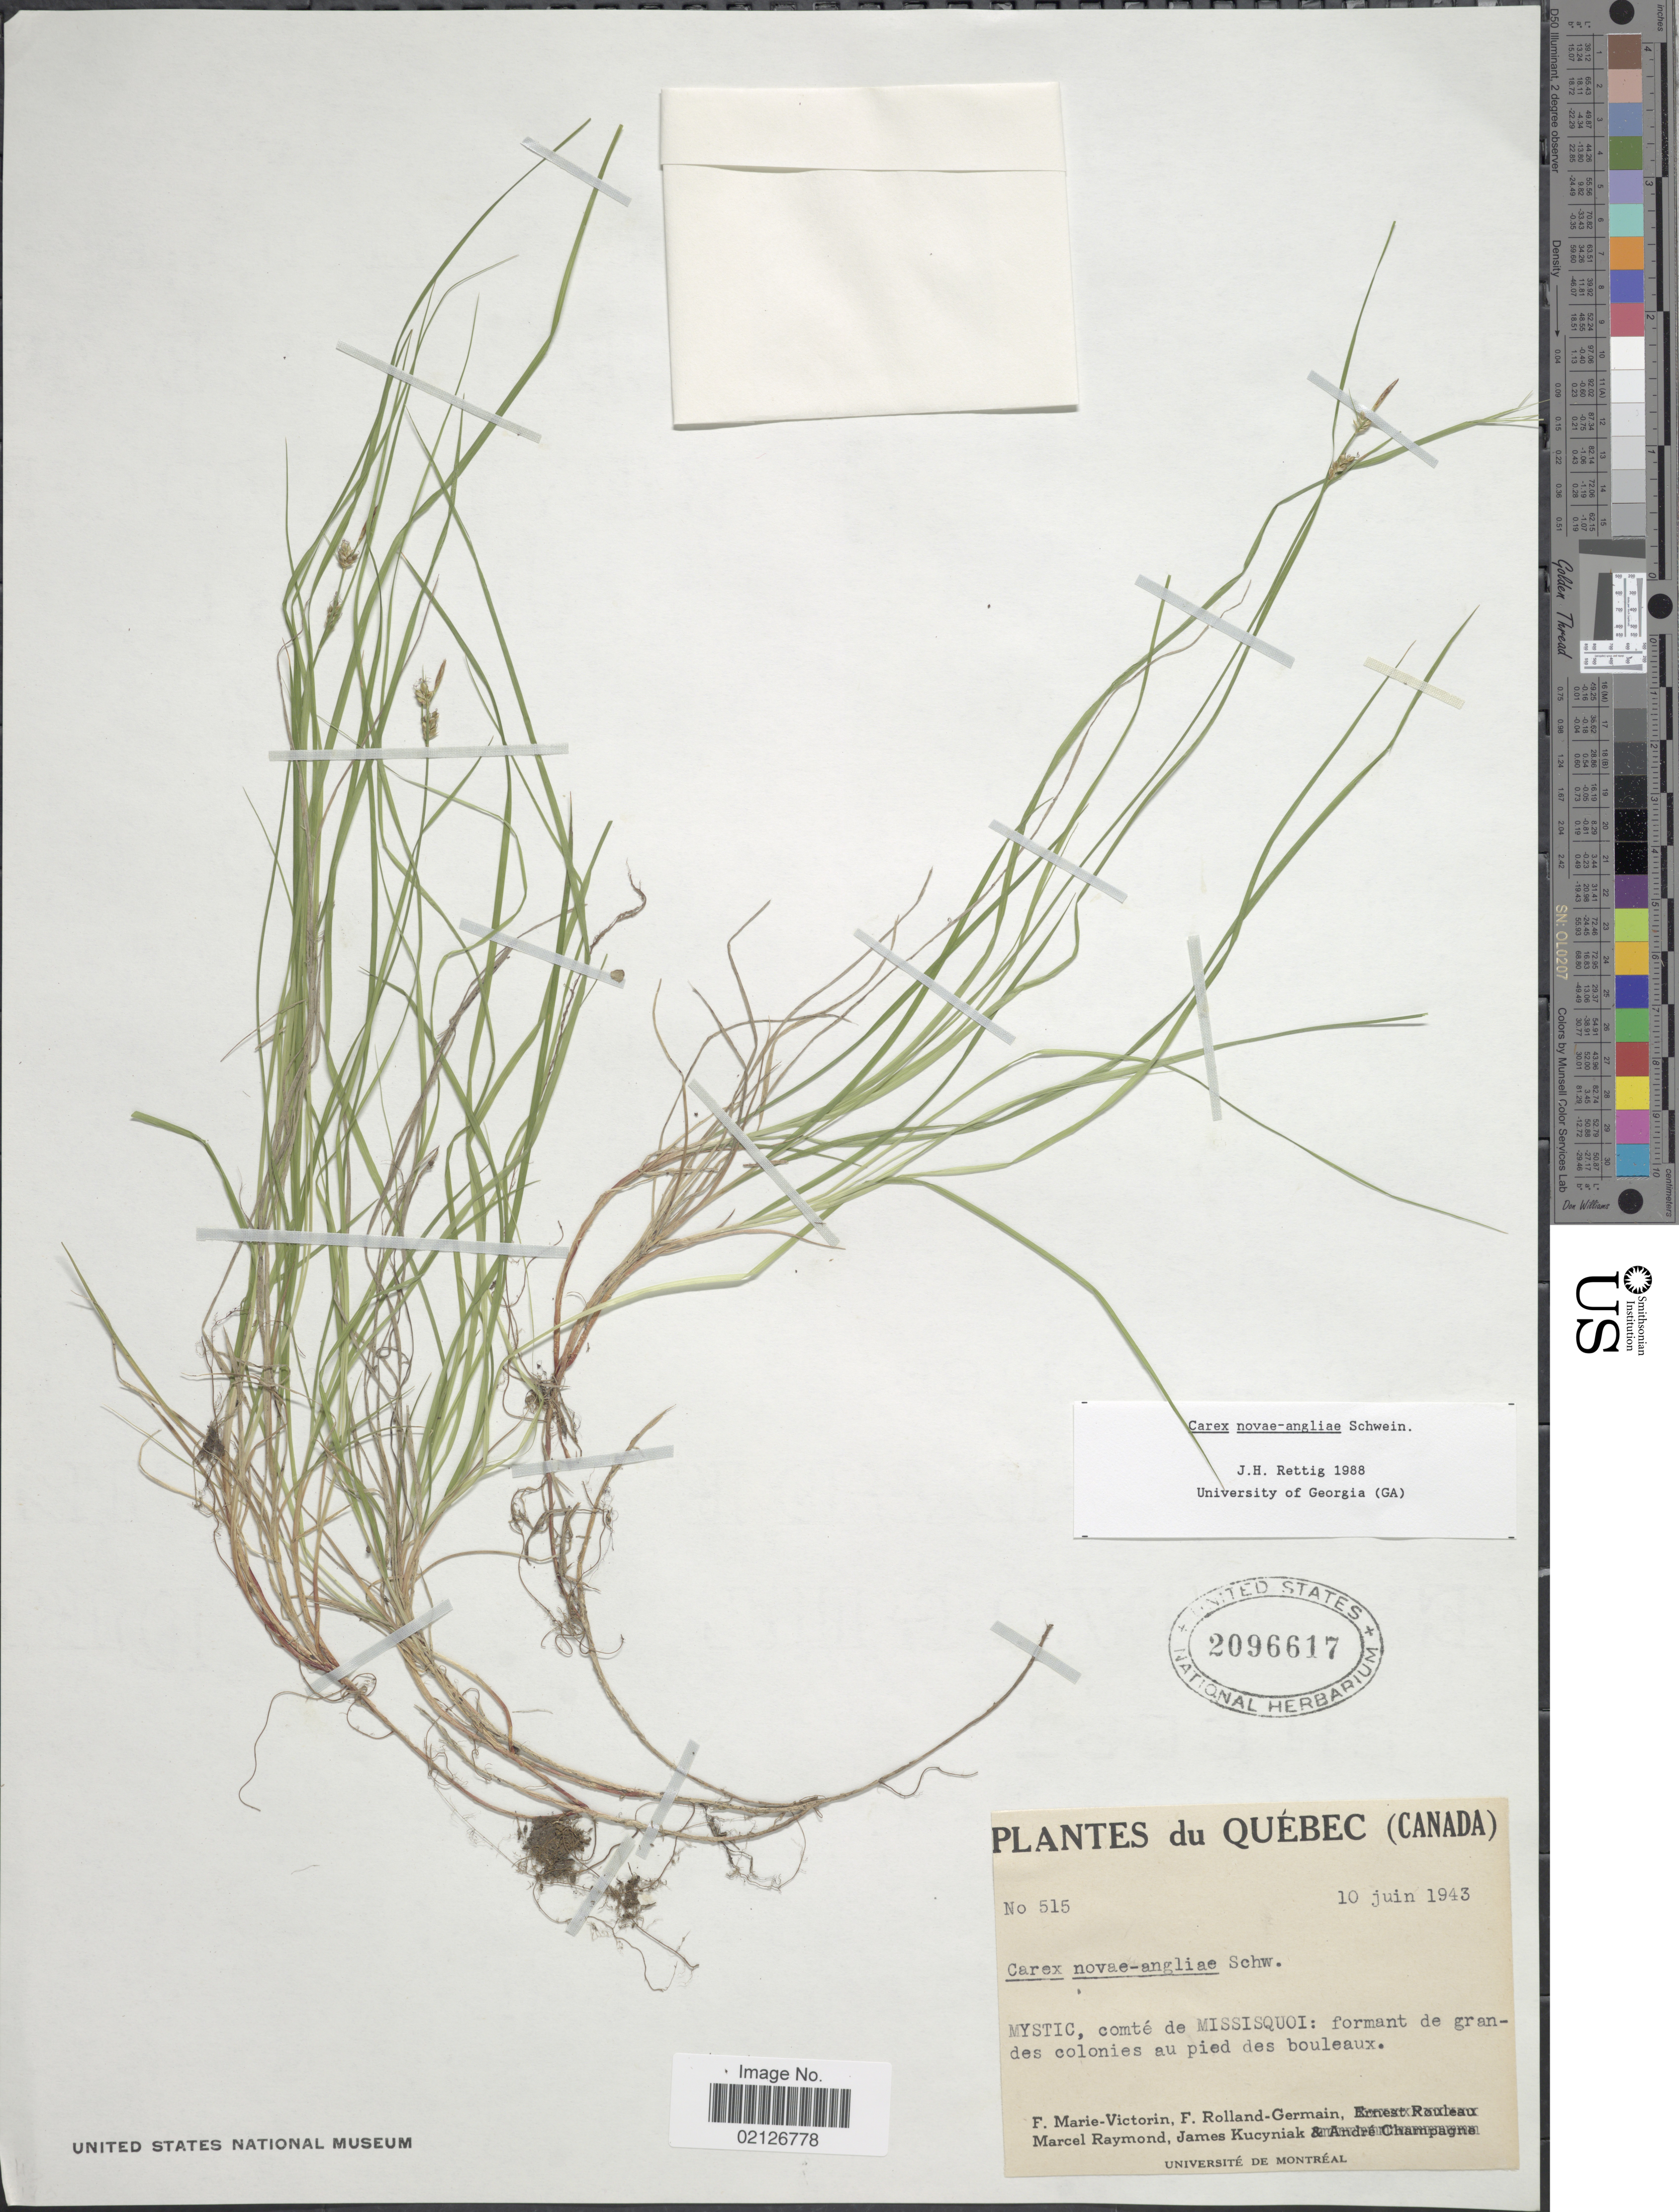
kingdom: Plantae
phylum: Tracheophyta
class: Liliopsida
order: Poales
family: Cyperaceae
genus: Carex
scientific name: Carex novae-angliae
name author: Schwein.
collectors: F. Marie-Victorin, Rolland-Germain, M. Raymond & J. Kucyniak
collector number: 515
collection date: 1943-06-10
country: Canada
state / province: Quebec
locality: Mystic, comte de Missisquoi: formant de grandes colonies au pied des bouleaux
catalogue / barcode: US 2096617